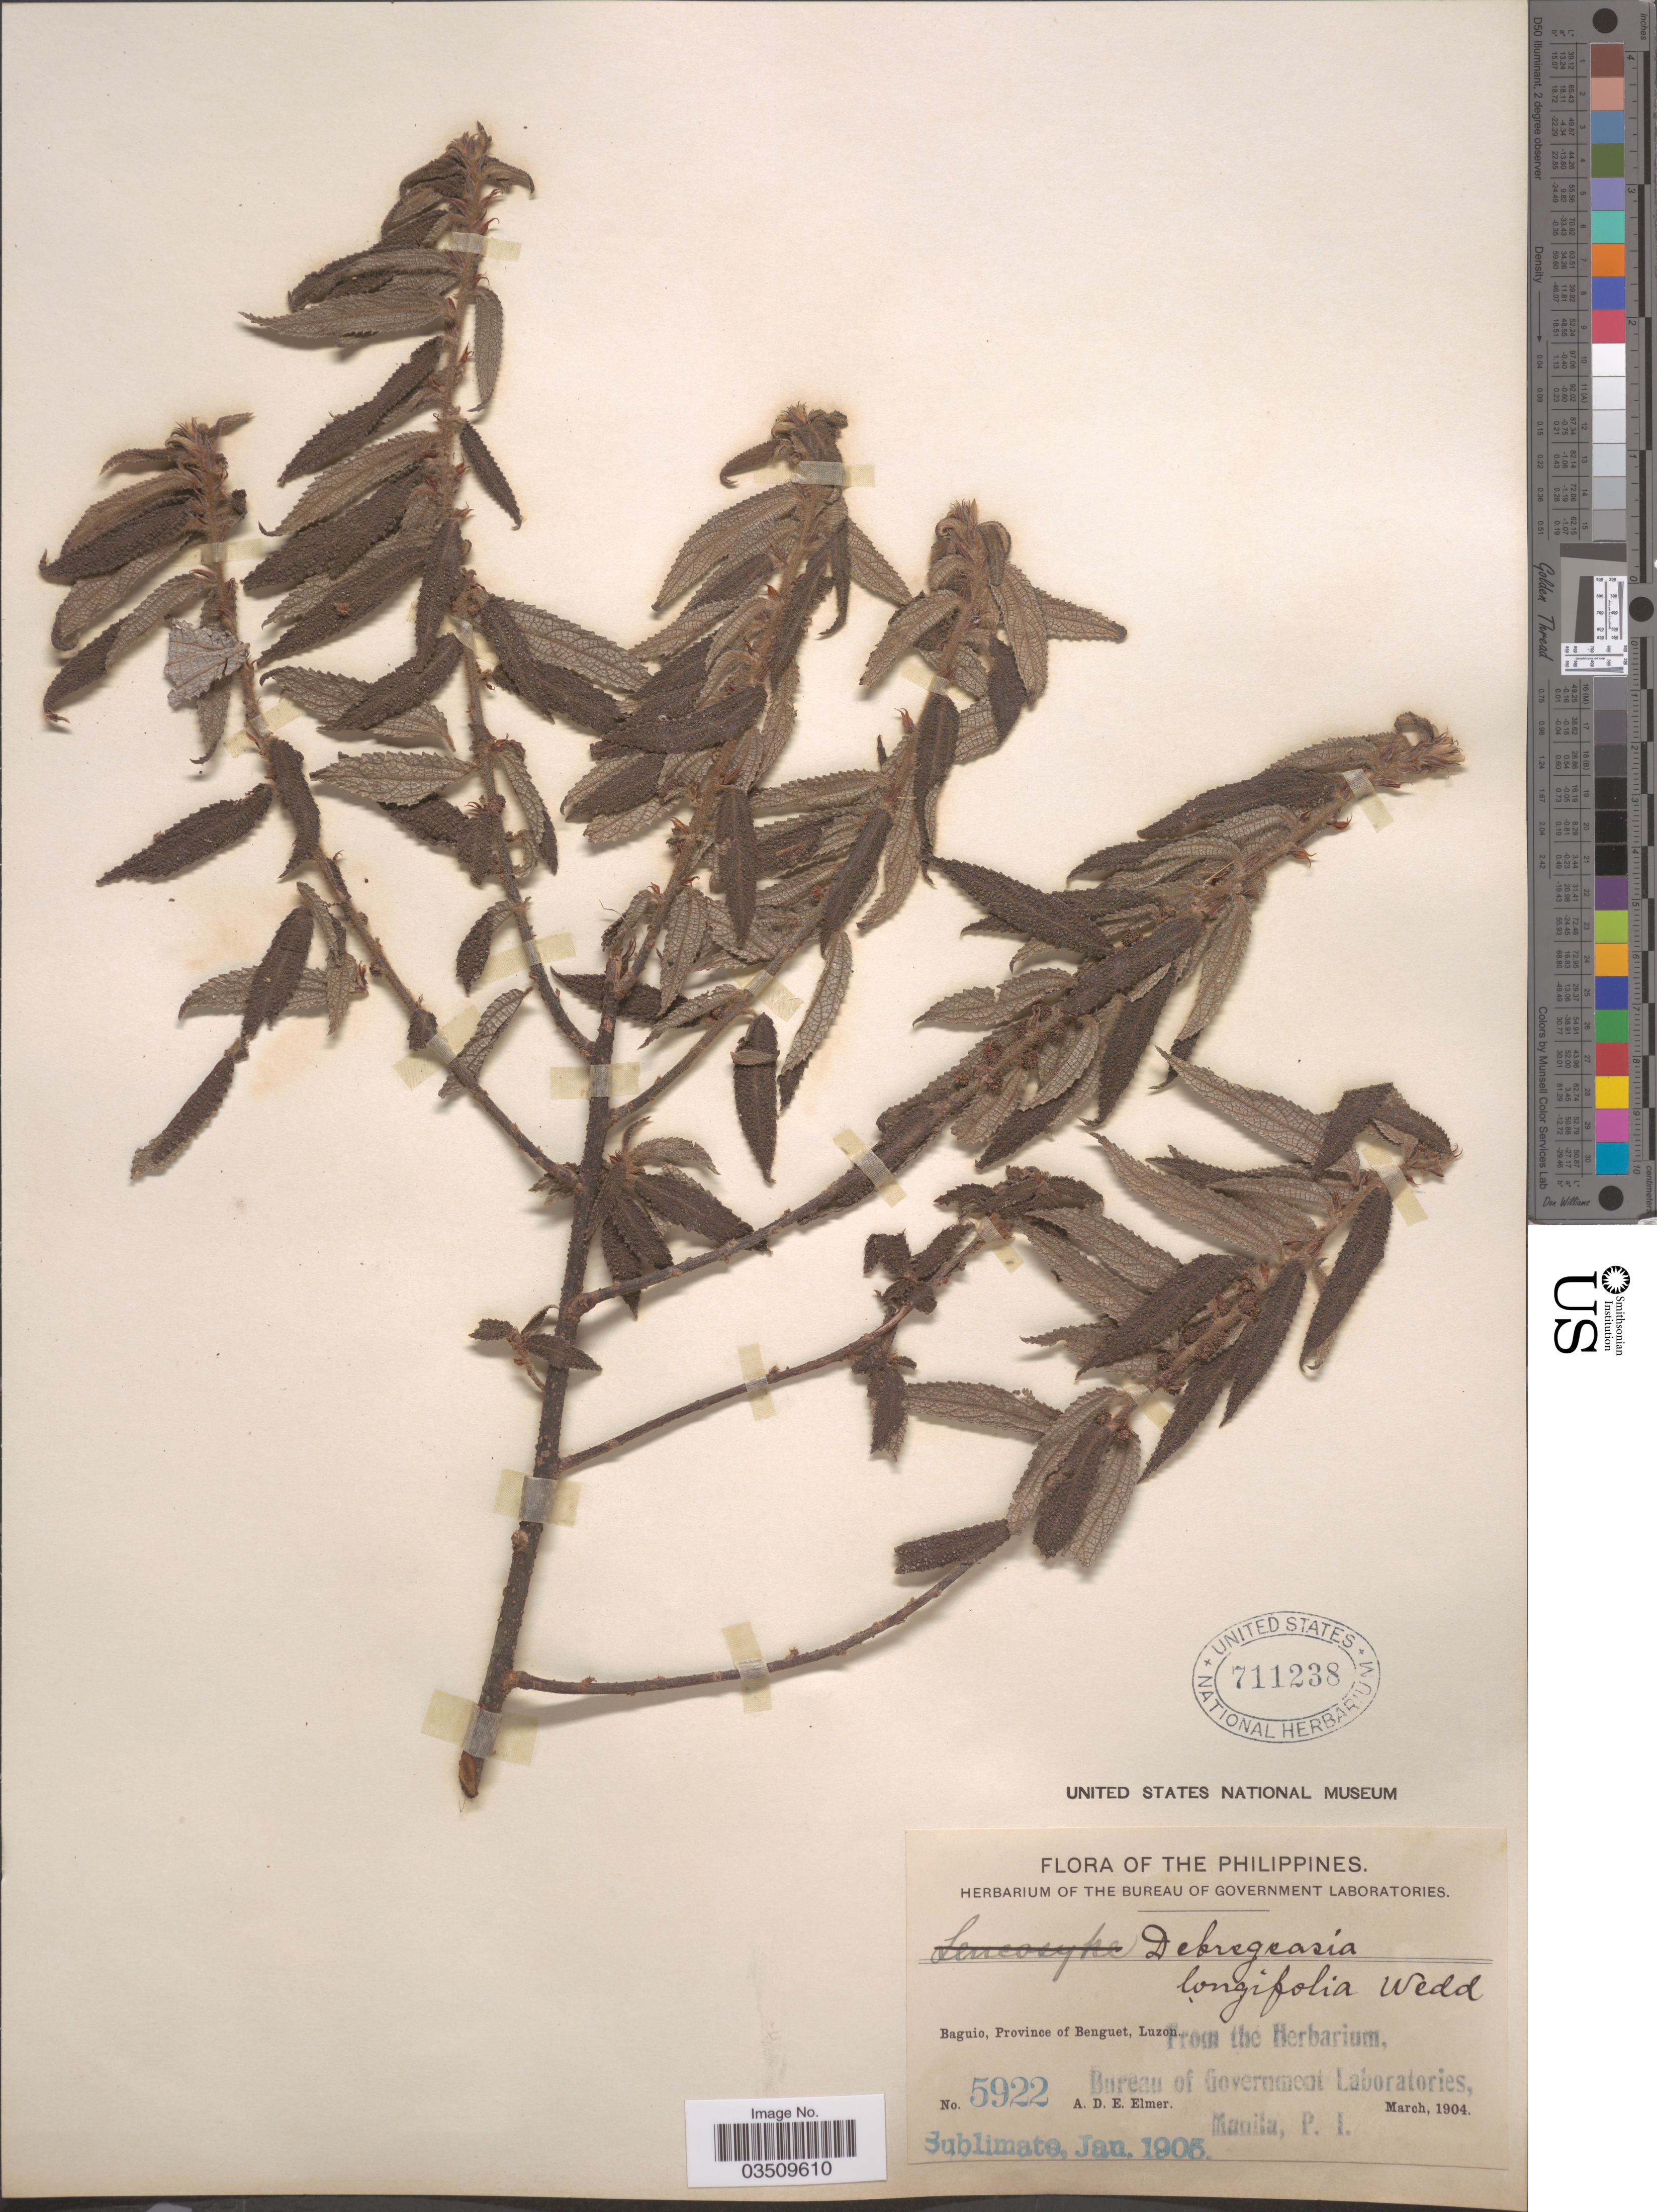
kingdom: Plantae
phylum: Tracheophyta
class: Magnoliopsida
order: Rosales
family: Urticaceae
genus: Debregeasia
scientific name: Debregeasia longifolia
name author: (Burm. f.) Wedd.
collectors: A. D. E. Elmer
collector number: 5922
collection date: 1904-03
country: Philippines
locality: Baguio, Province of Benguet, Luzon.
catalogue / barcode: US 711238